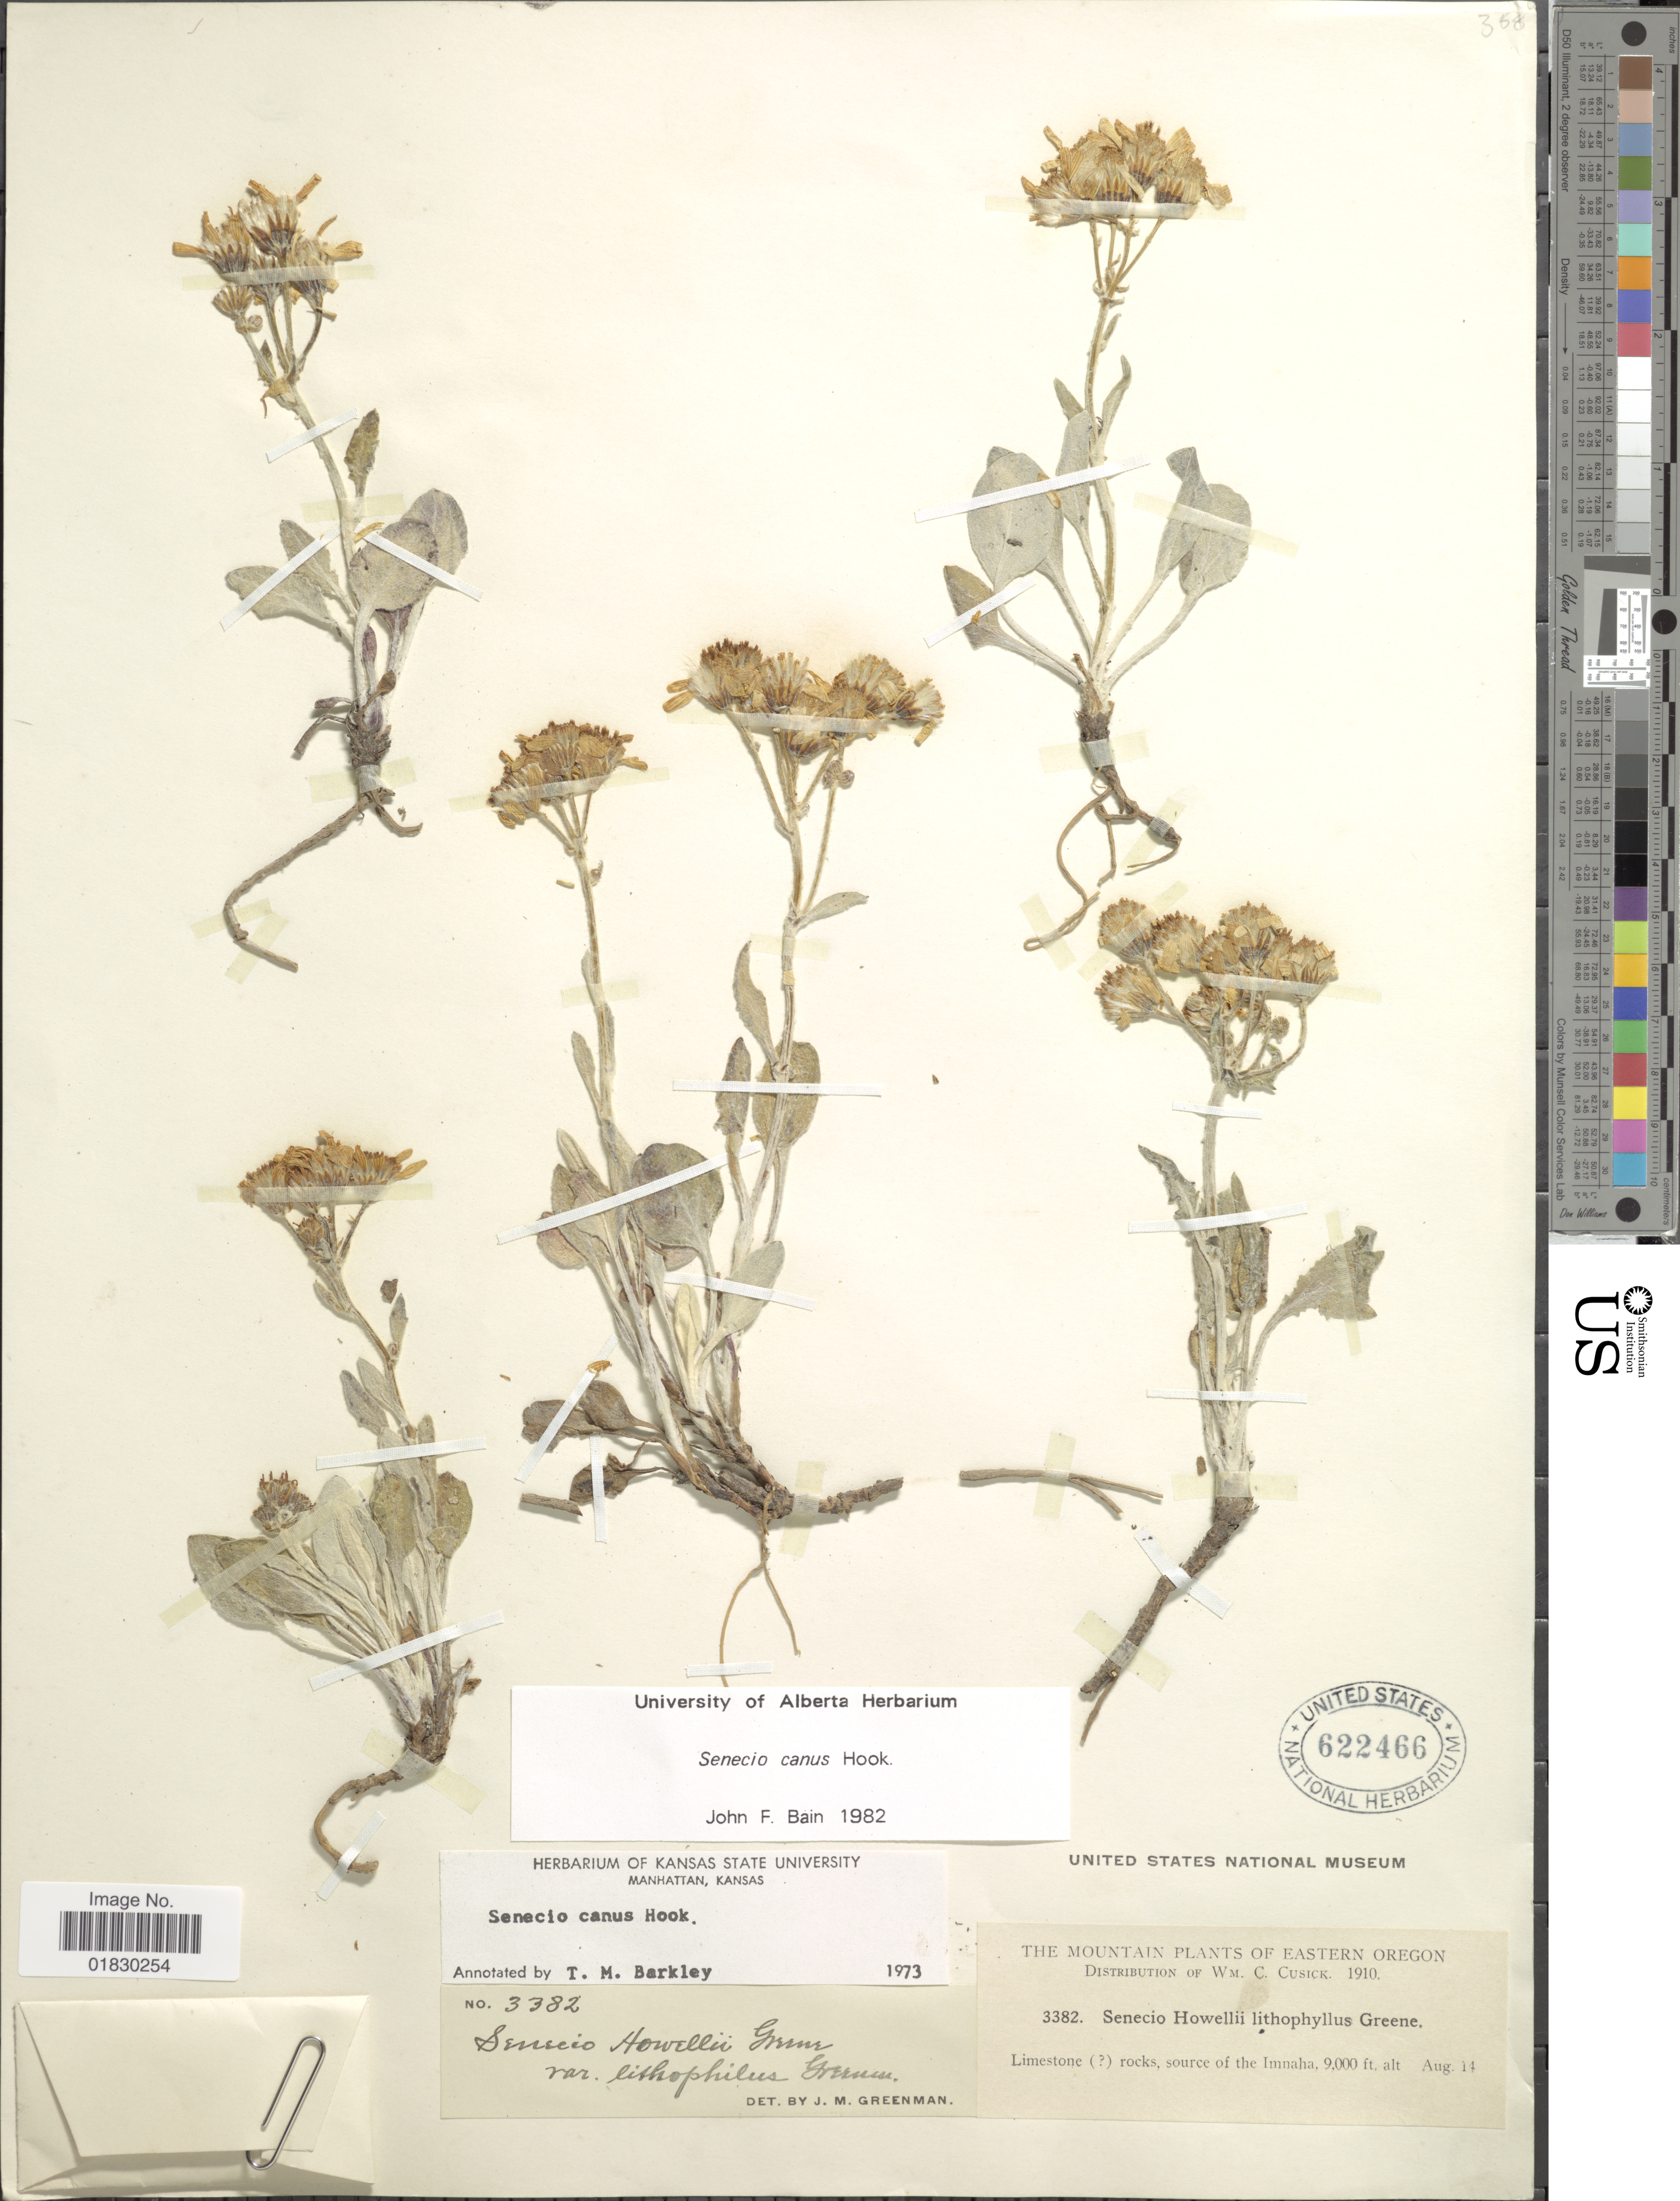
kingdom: Plantae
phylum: Tracheophyta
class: Magnoliopsida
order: Asterales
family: Asteraceae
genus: Packera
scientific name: Packera cana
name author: (Hook.) W.A. Weber & Á. Löve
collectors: W. C. Cusick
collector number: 3382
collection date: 1910-08-14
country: United States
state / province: Oregon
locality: Eastern Oregon, Source of the Imnaha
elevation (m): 2743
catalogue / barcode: US 622466